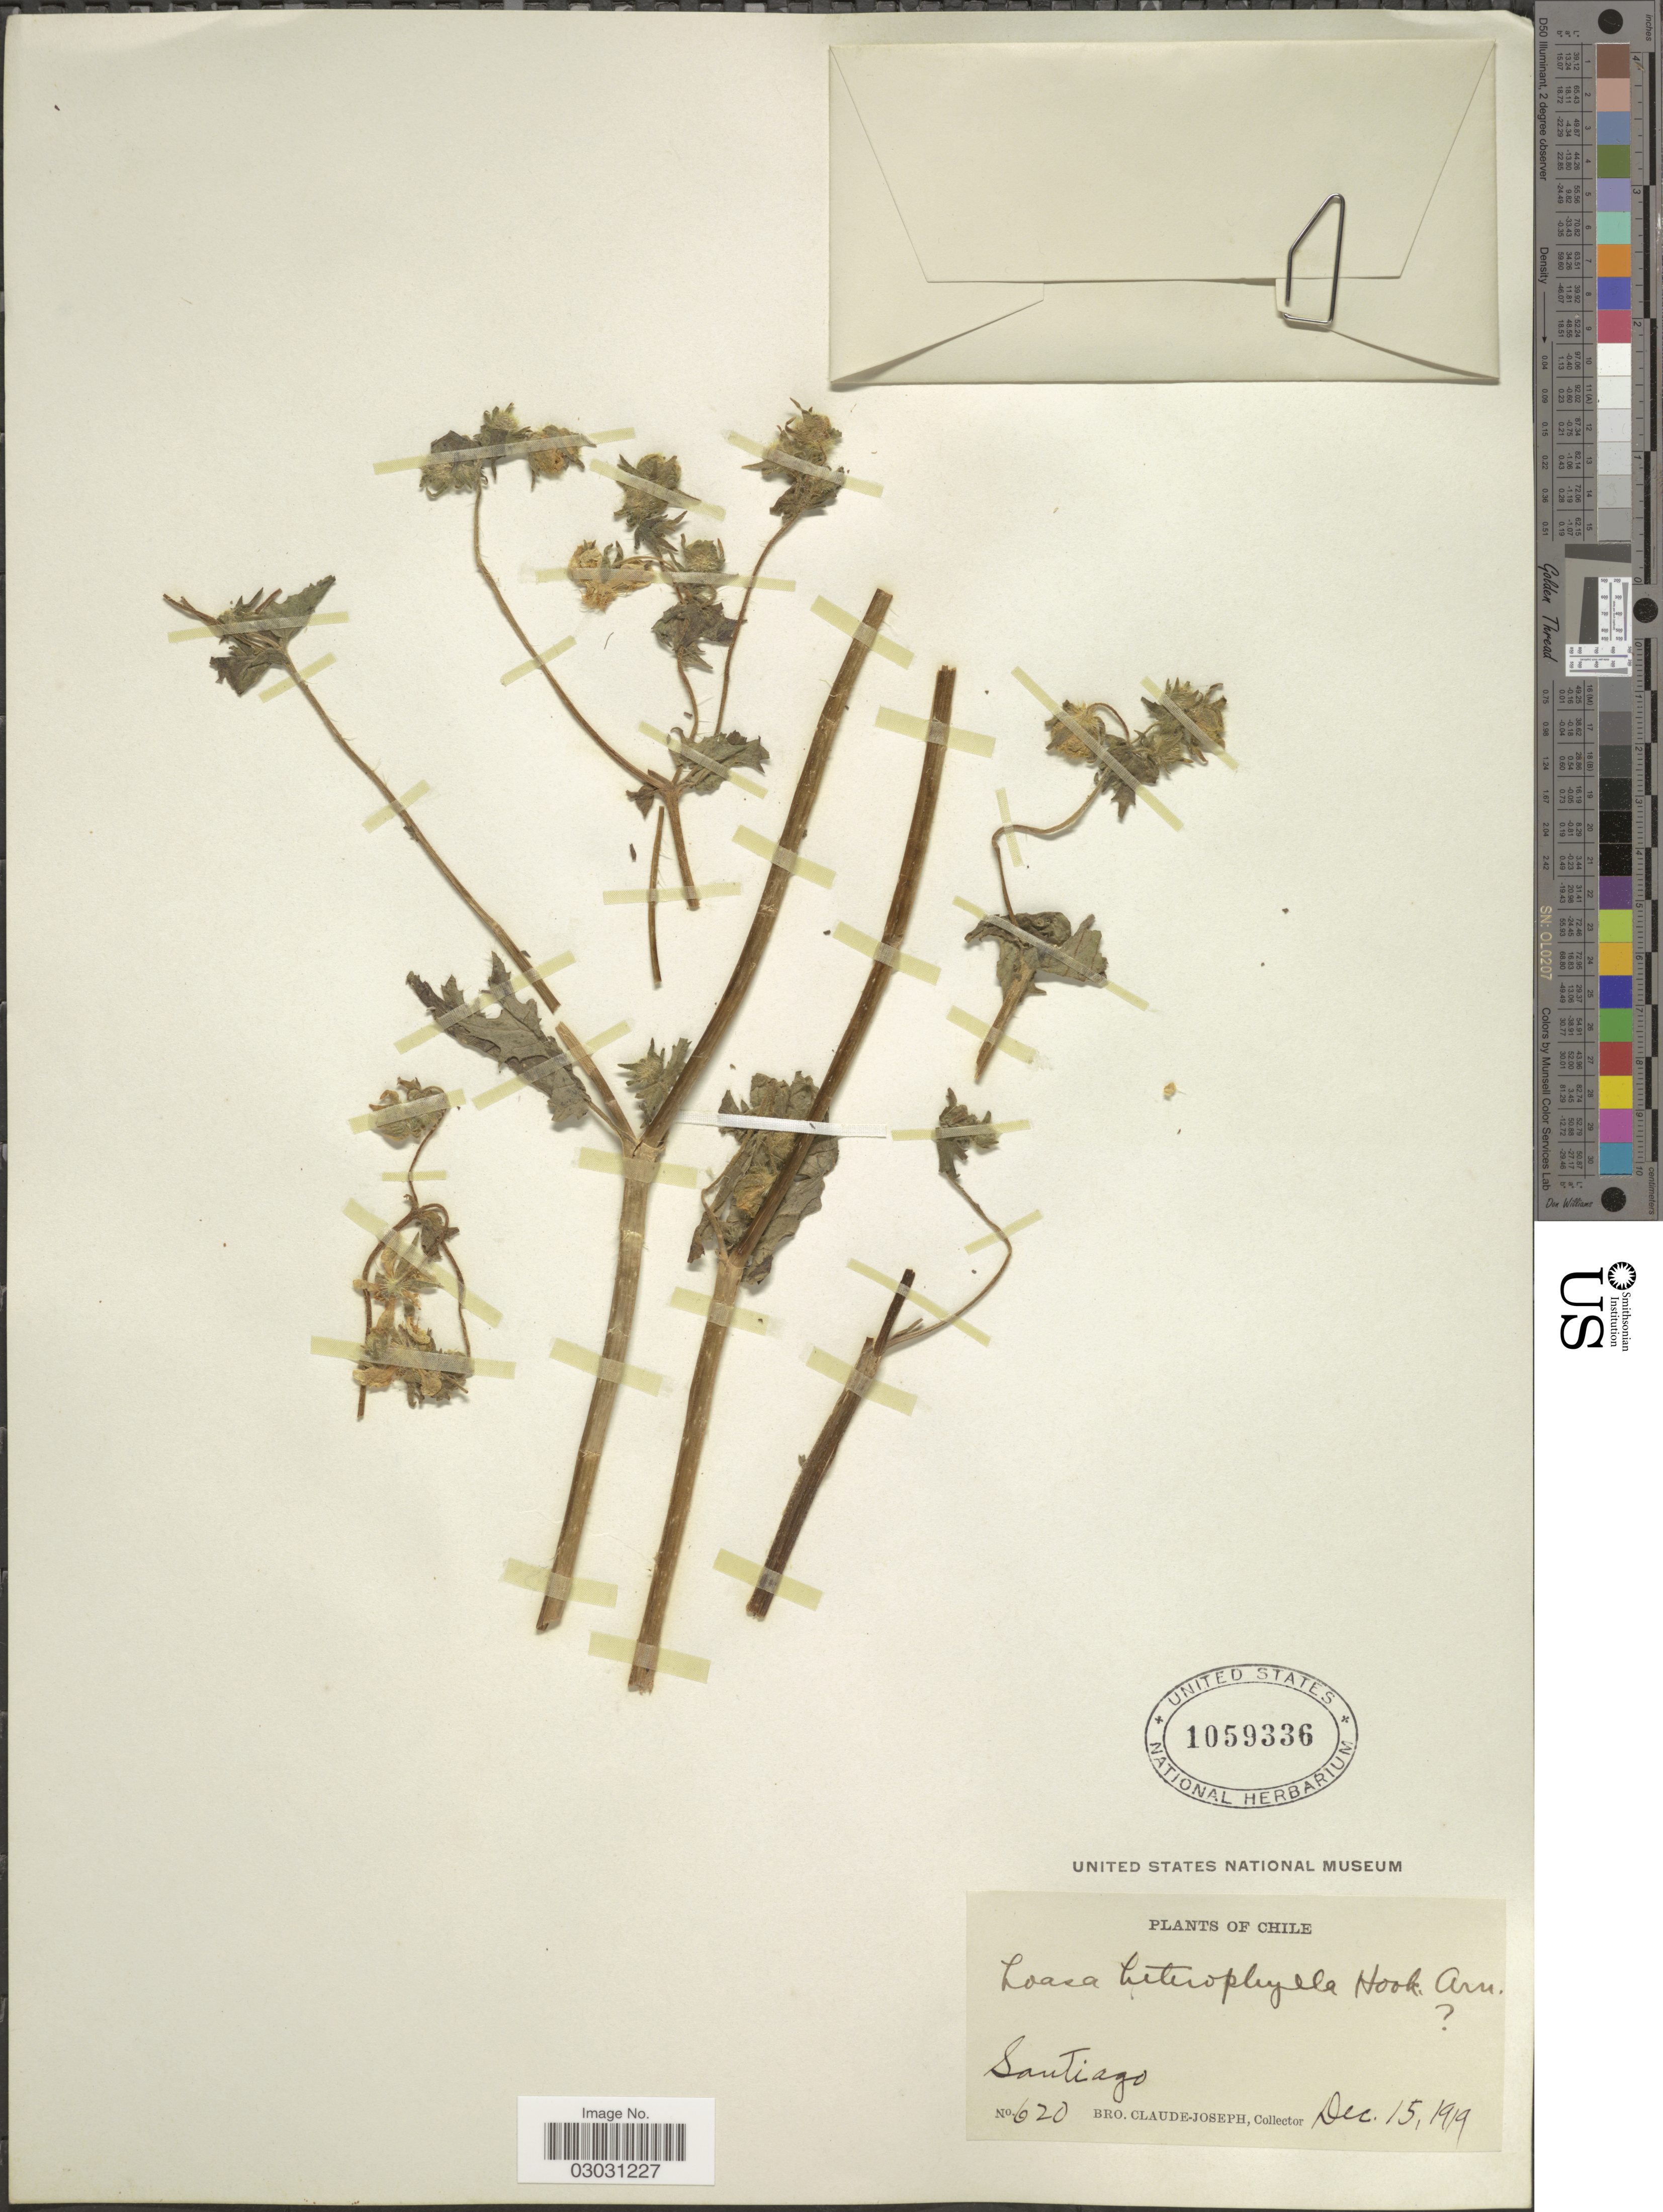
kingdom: Plantae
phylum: Tracheophyta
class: Magnoliopsida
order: Cornales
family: Loasaceae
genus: Loasa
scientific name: Loasa heterophylla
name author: Hook. & Arn.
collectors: Bro. Claude-Joseph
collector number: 620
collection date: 1919-12-15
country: Chile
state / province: Región Metropolitana (RM)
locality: Santiago.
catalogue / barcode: US 1059336